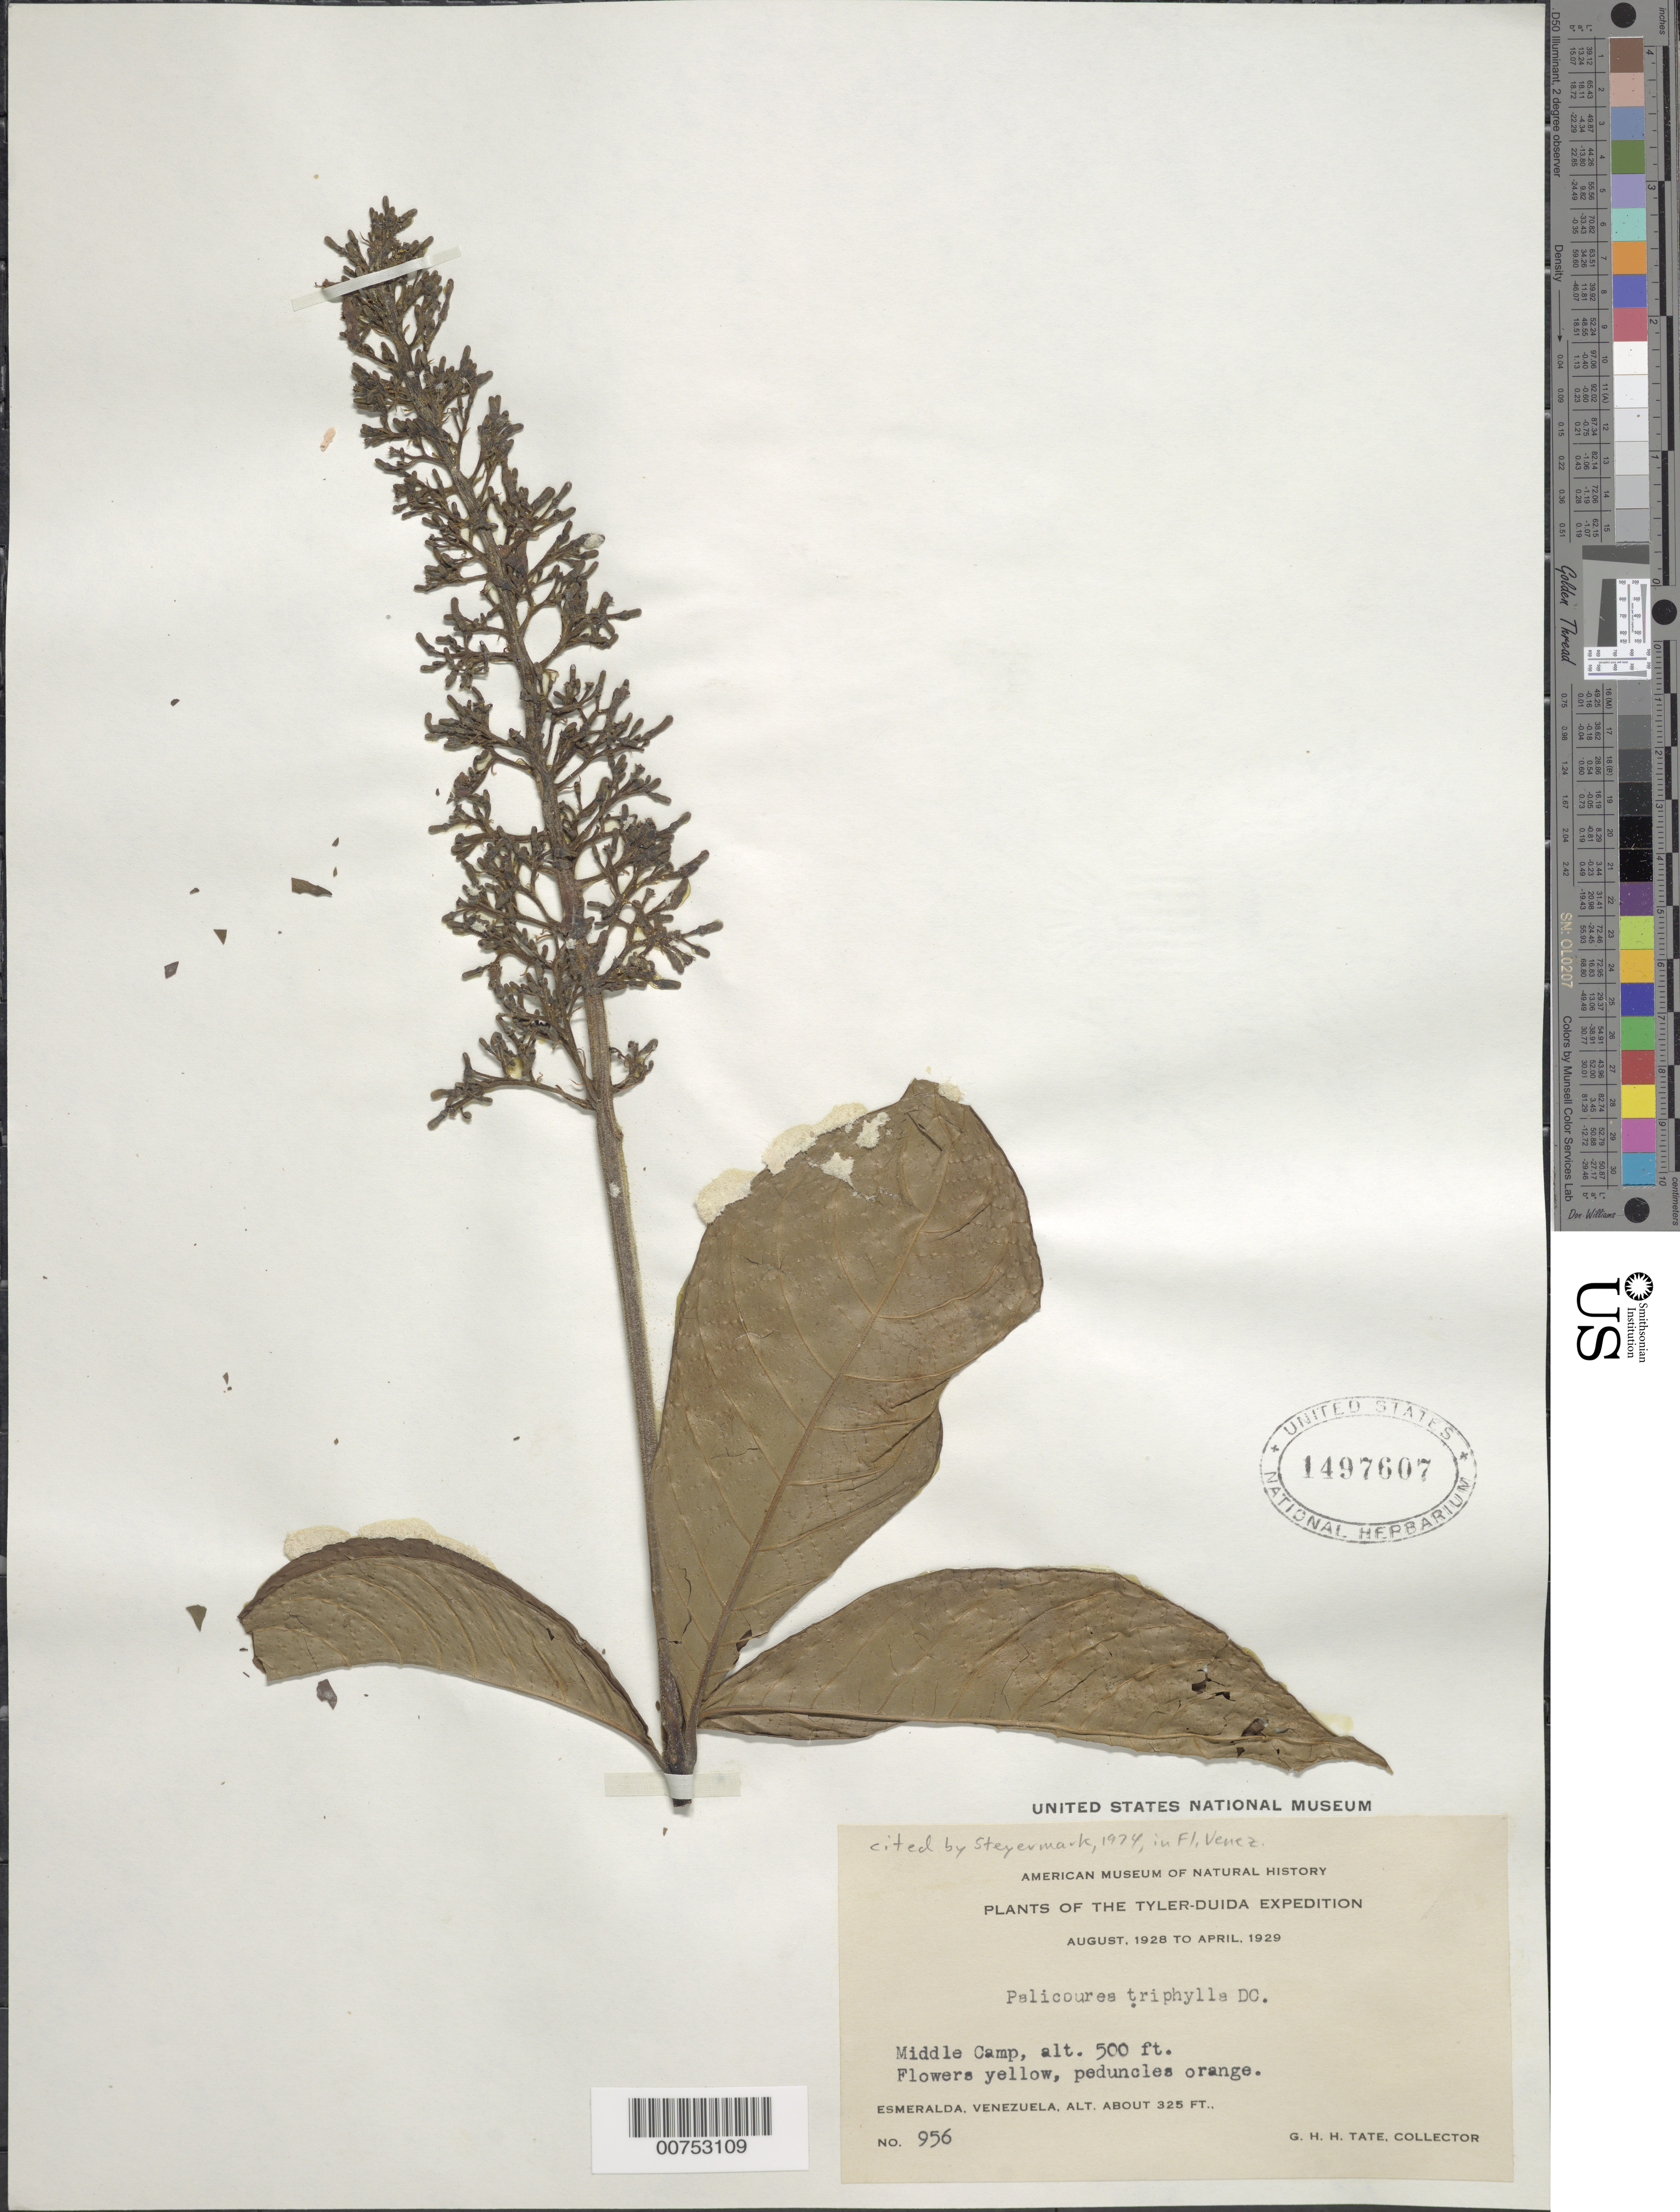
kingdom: Plantae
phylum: Tracheophyta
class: Magnoliopsida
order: Gentianales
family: Rubiaceae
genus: Palicourea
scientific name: Palicourea triphylla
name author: DC.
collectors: G. H. H.Tate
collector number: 956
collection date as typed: Aug-28 to Apr-29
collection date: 1928-08/1929-04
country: Venezuela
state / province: Amazonas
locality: Esmeralda, Middle Camp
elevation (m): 152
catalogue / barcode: US 1497607